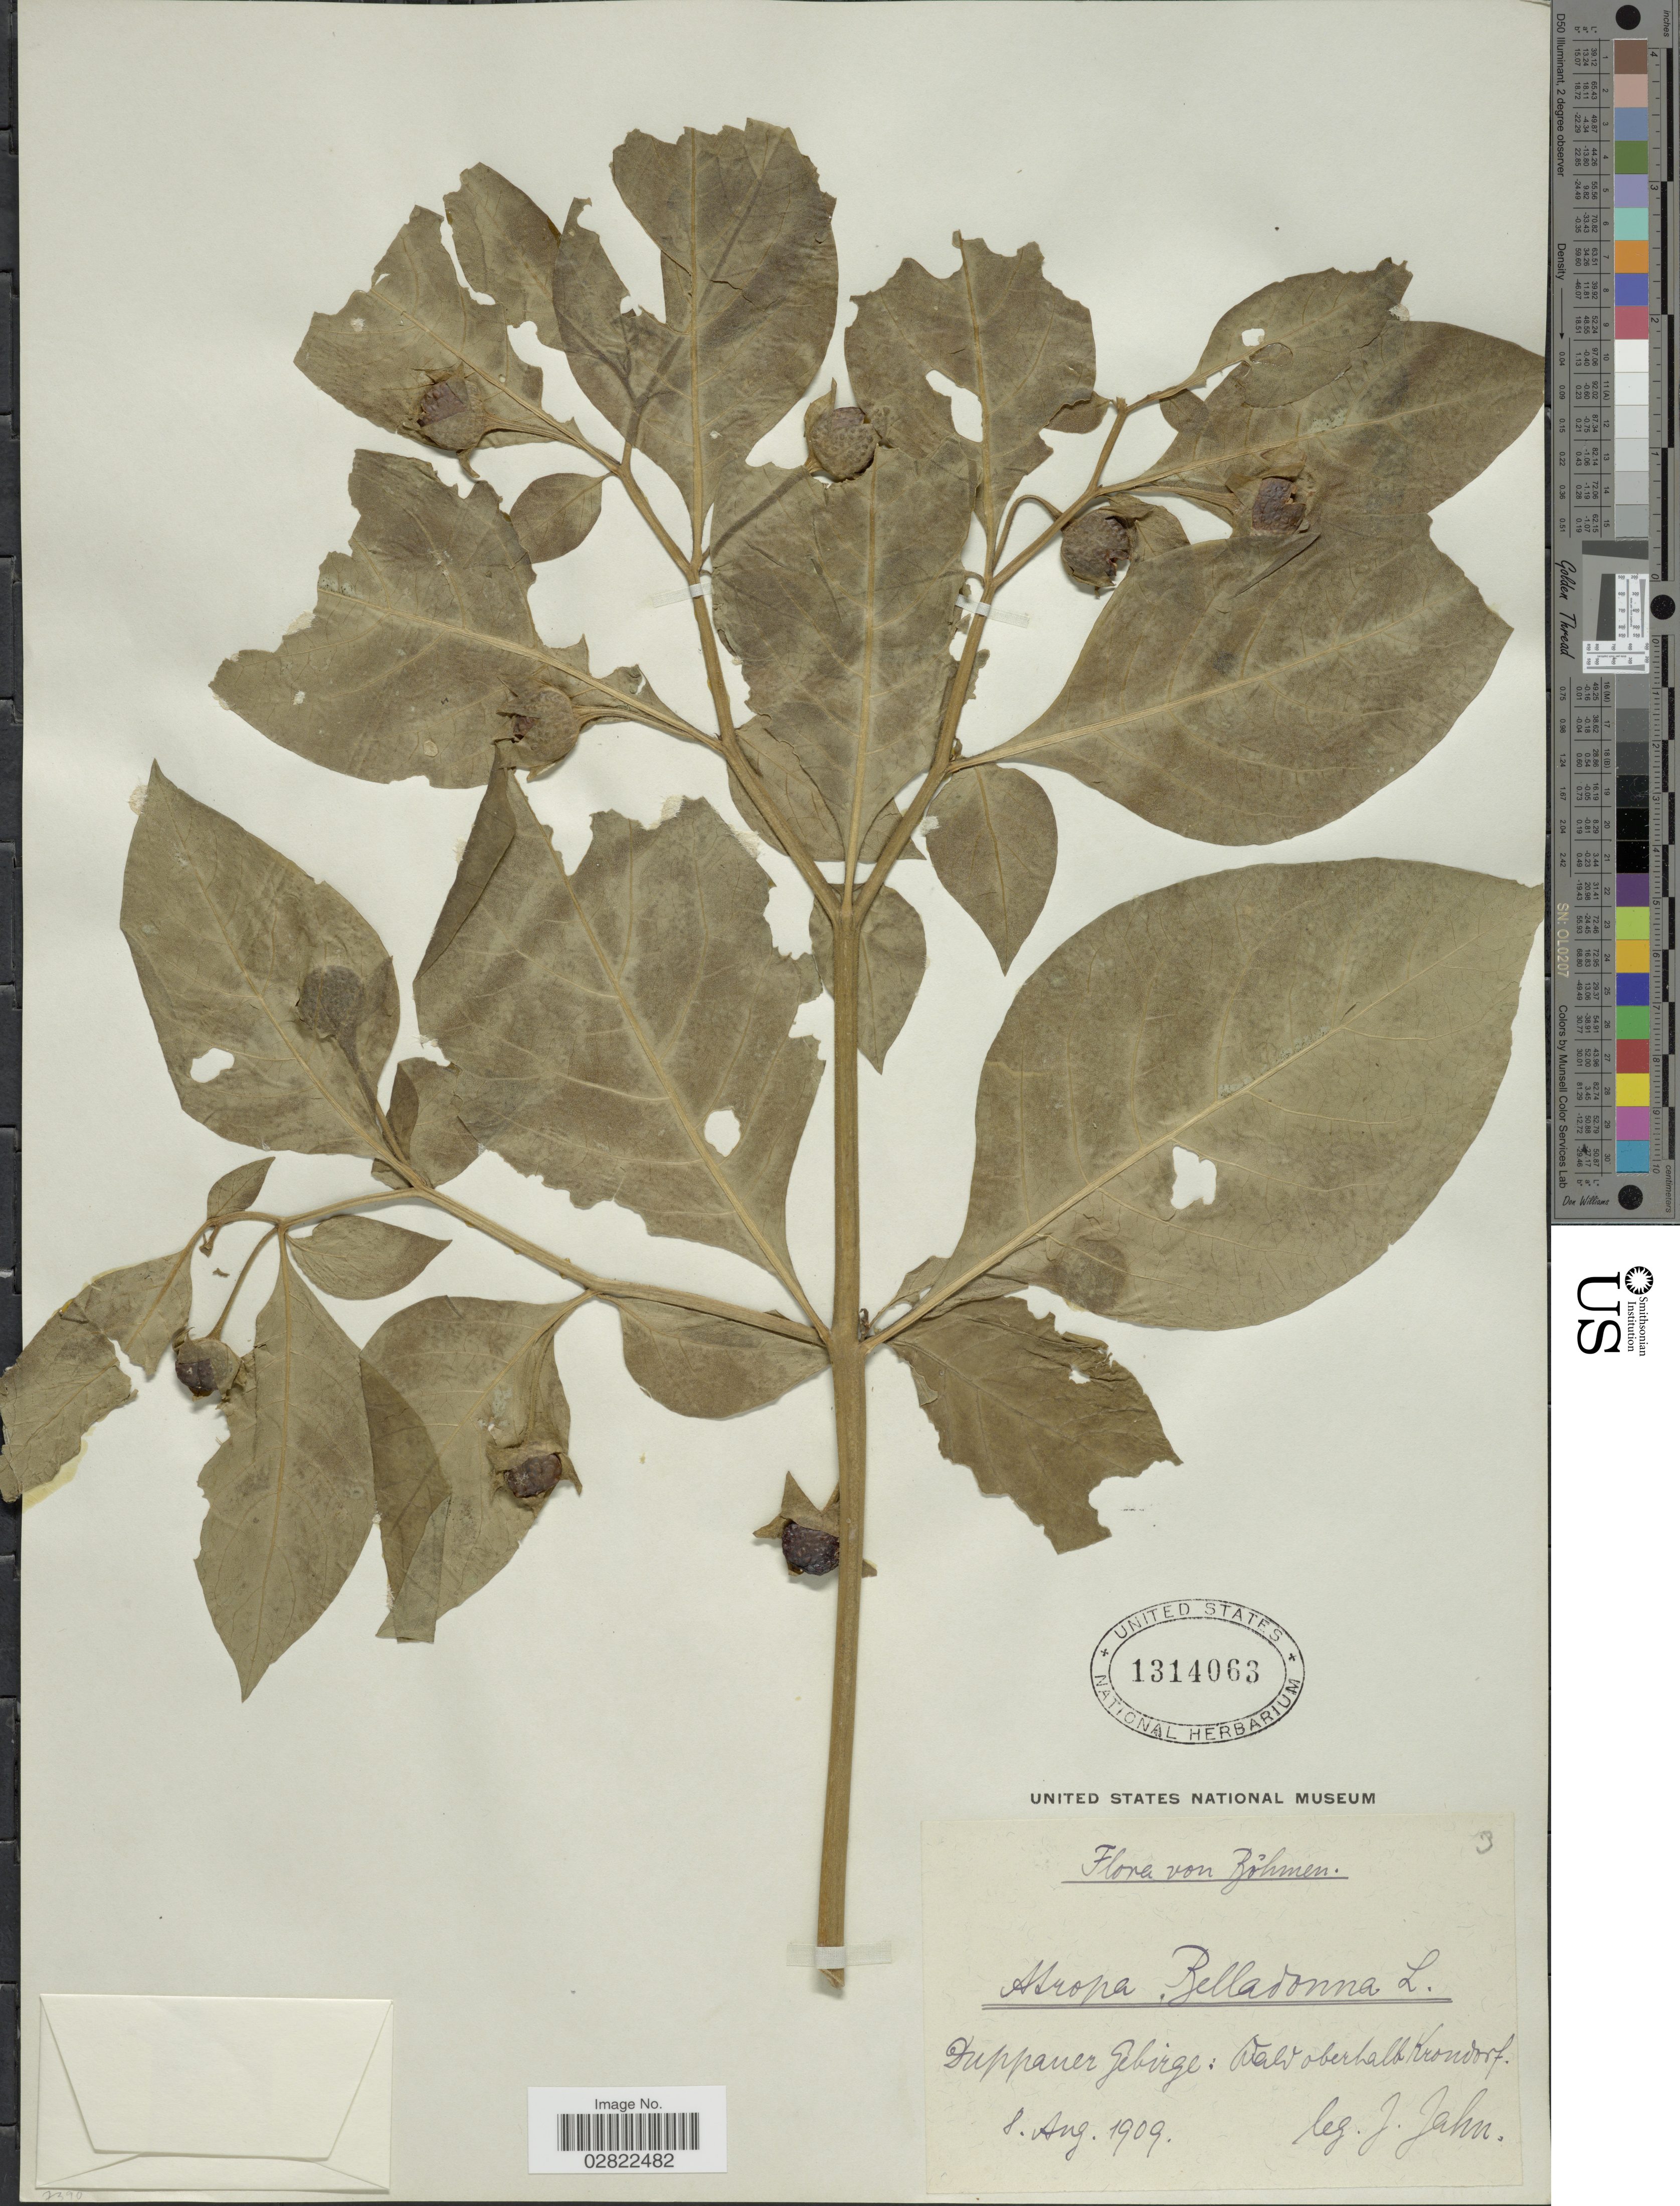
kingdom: Plantae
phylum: Tracheophyta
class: Magnoliopsida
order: Solanales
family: Solanaceae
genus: Atropa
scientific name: Atropa belladonna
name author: L.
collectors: J. Jahn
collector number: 3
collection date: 1909-08-08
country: Czechia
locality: Bohmen, Duppauer Gebirge: Wald oberhalb Krondorf.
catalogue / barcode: US 1314063